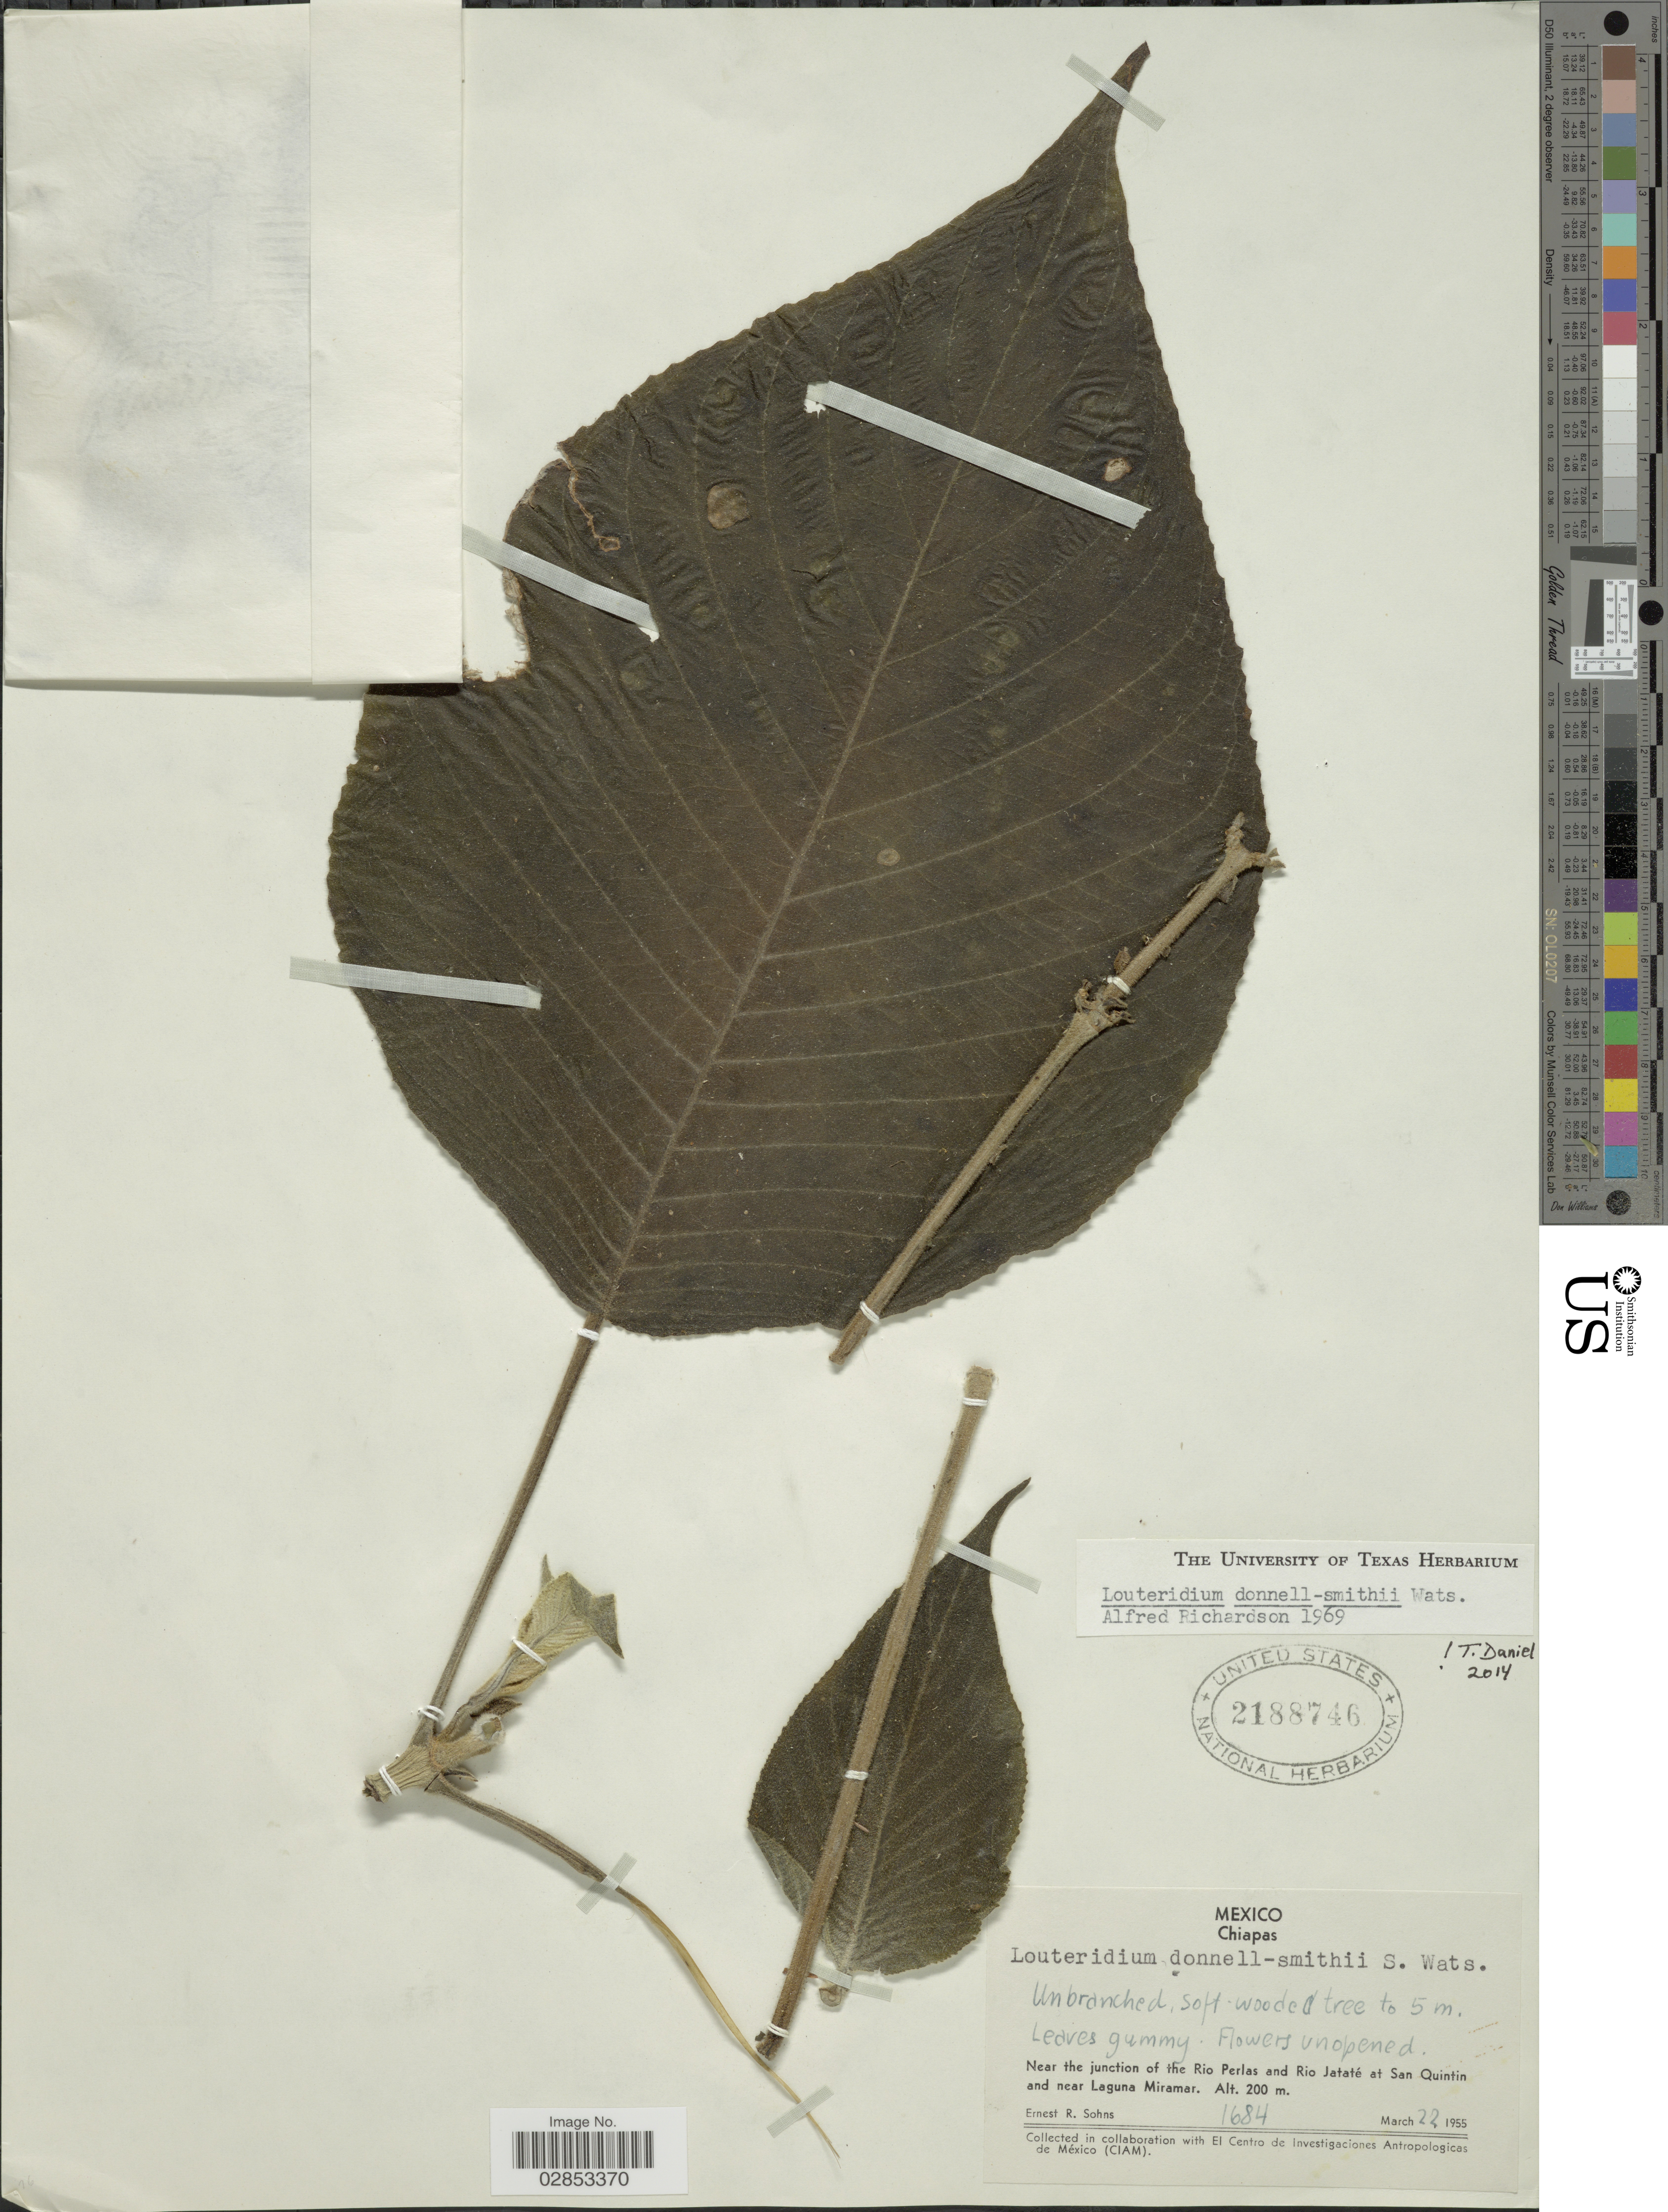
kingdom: Plantae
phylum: Tracheophyta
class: Magnoliopsida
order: Lamiales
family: Acanthaceae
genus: Louteridium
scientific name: Louteridium donnell-smithii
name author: S. Watson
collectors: E. R. Sohns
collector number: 1684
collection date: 1955-03-22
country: Mexico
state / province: Chiapas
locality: Near the junction of the Rio Perlas and Rio Jataté at San Quintin and near Laguna Miramar.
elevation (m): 200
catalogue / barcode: US 2188746